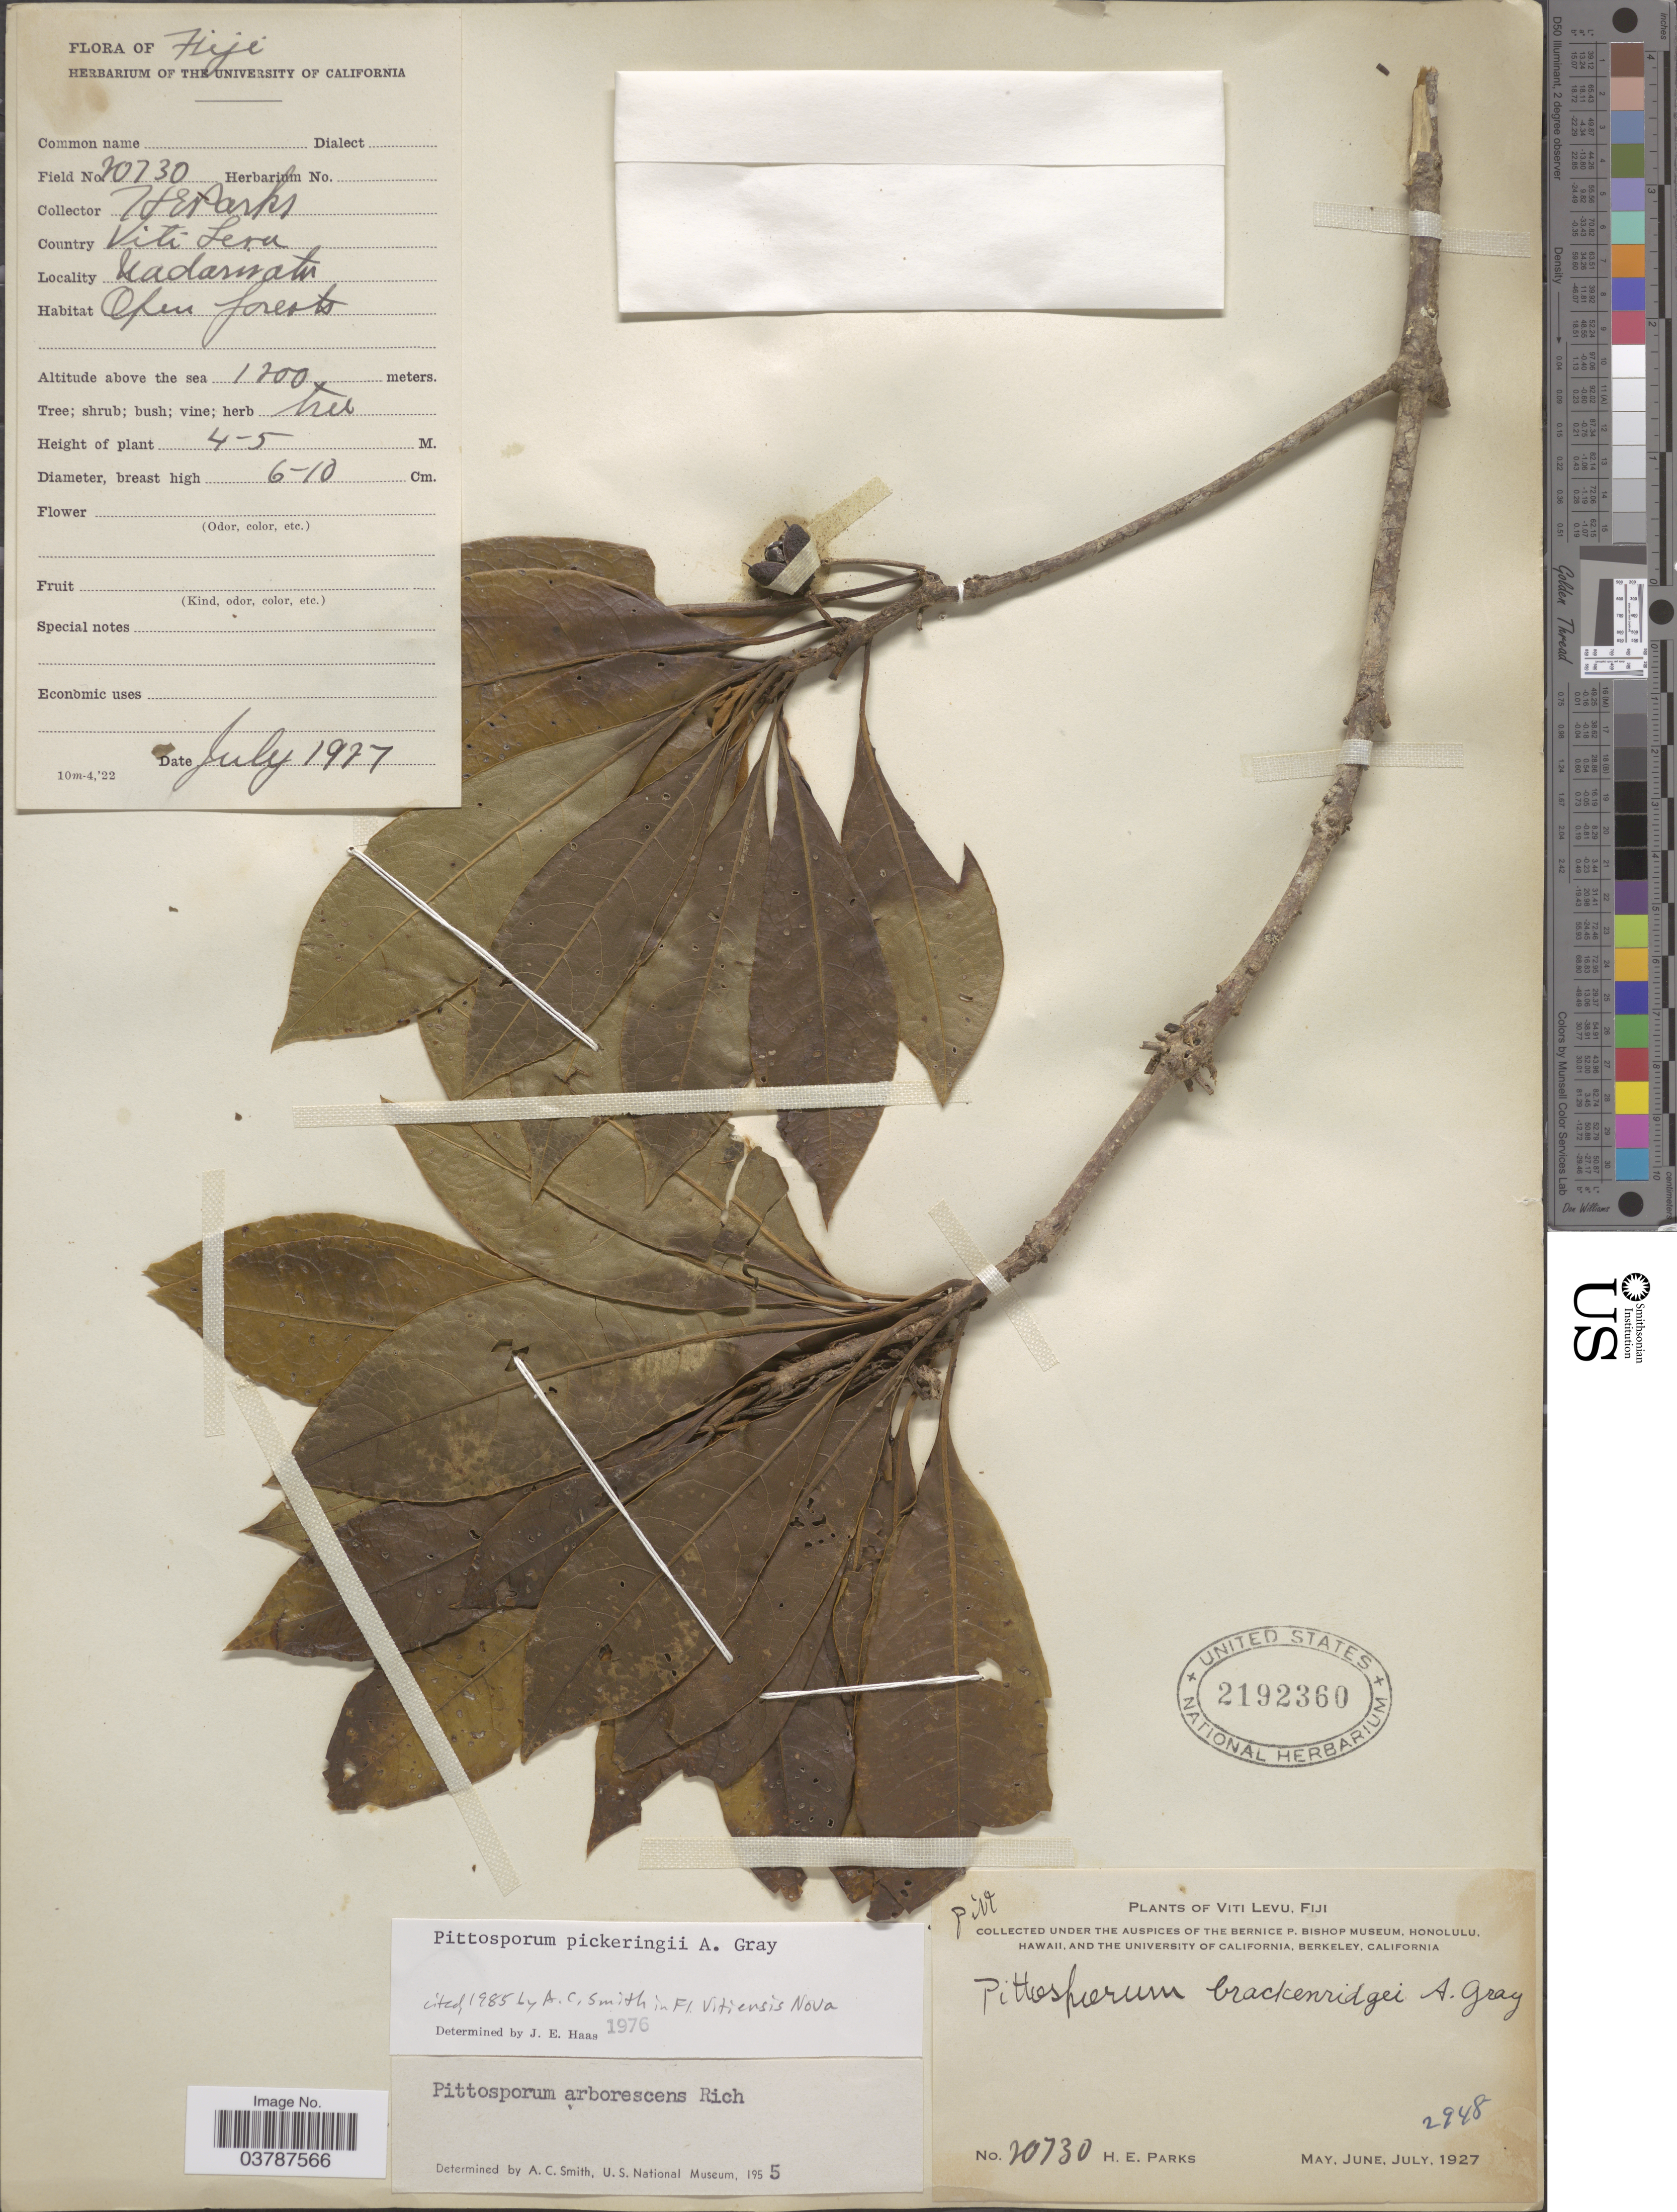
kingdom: Plantae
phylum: Tracheophyta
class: Magnoliopsida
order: Apiales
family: Pittosporaceae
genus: Pittosporum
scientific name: Pittosporum pickeringii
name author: A. Gray in Wilkes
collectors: H. E. Parks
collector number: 20730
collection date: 1927-07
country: Fiji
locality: Viti Levu. Nadarivatu.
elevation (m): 1200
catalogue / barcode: US 2192360